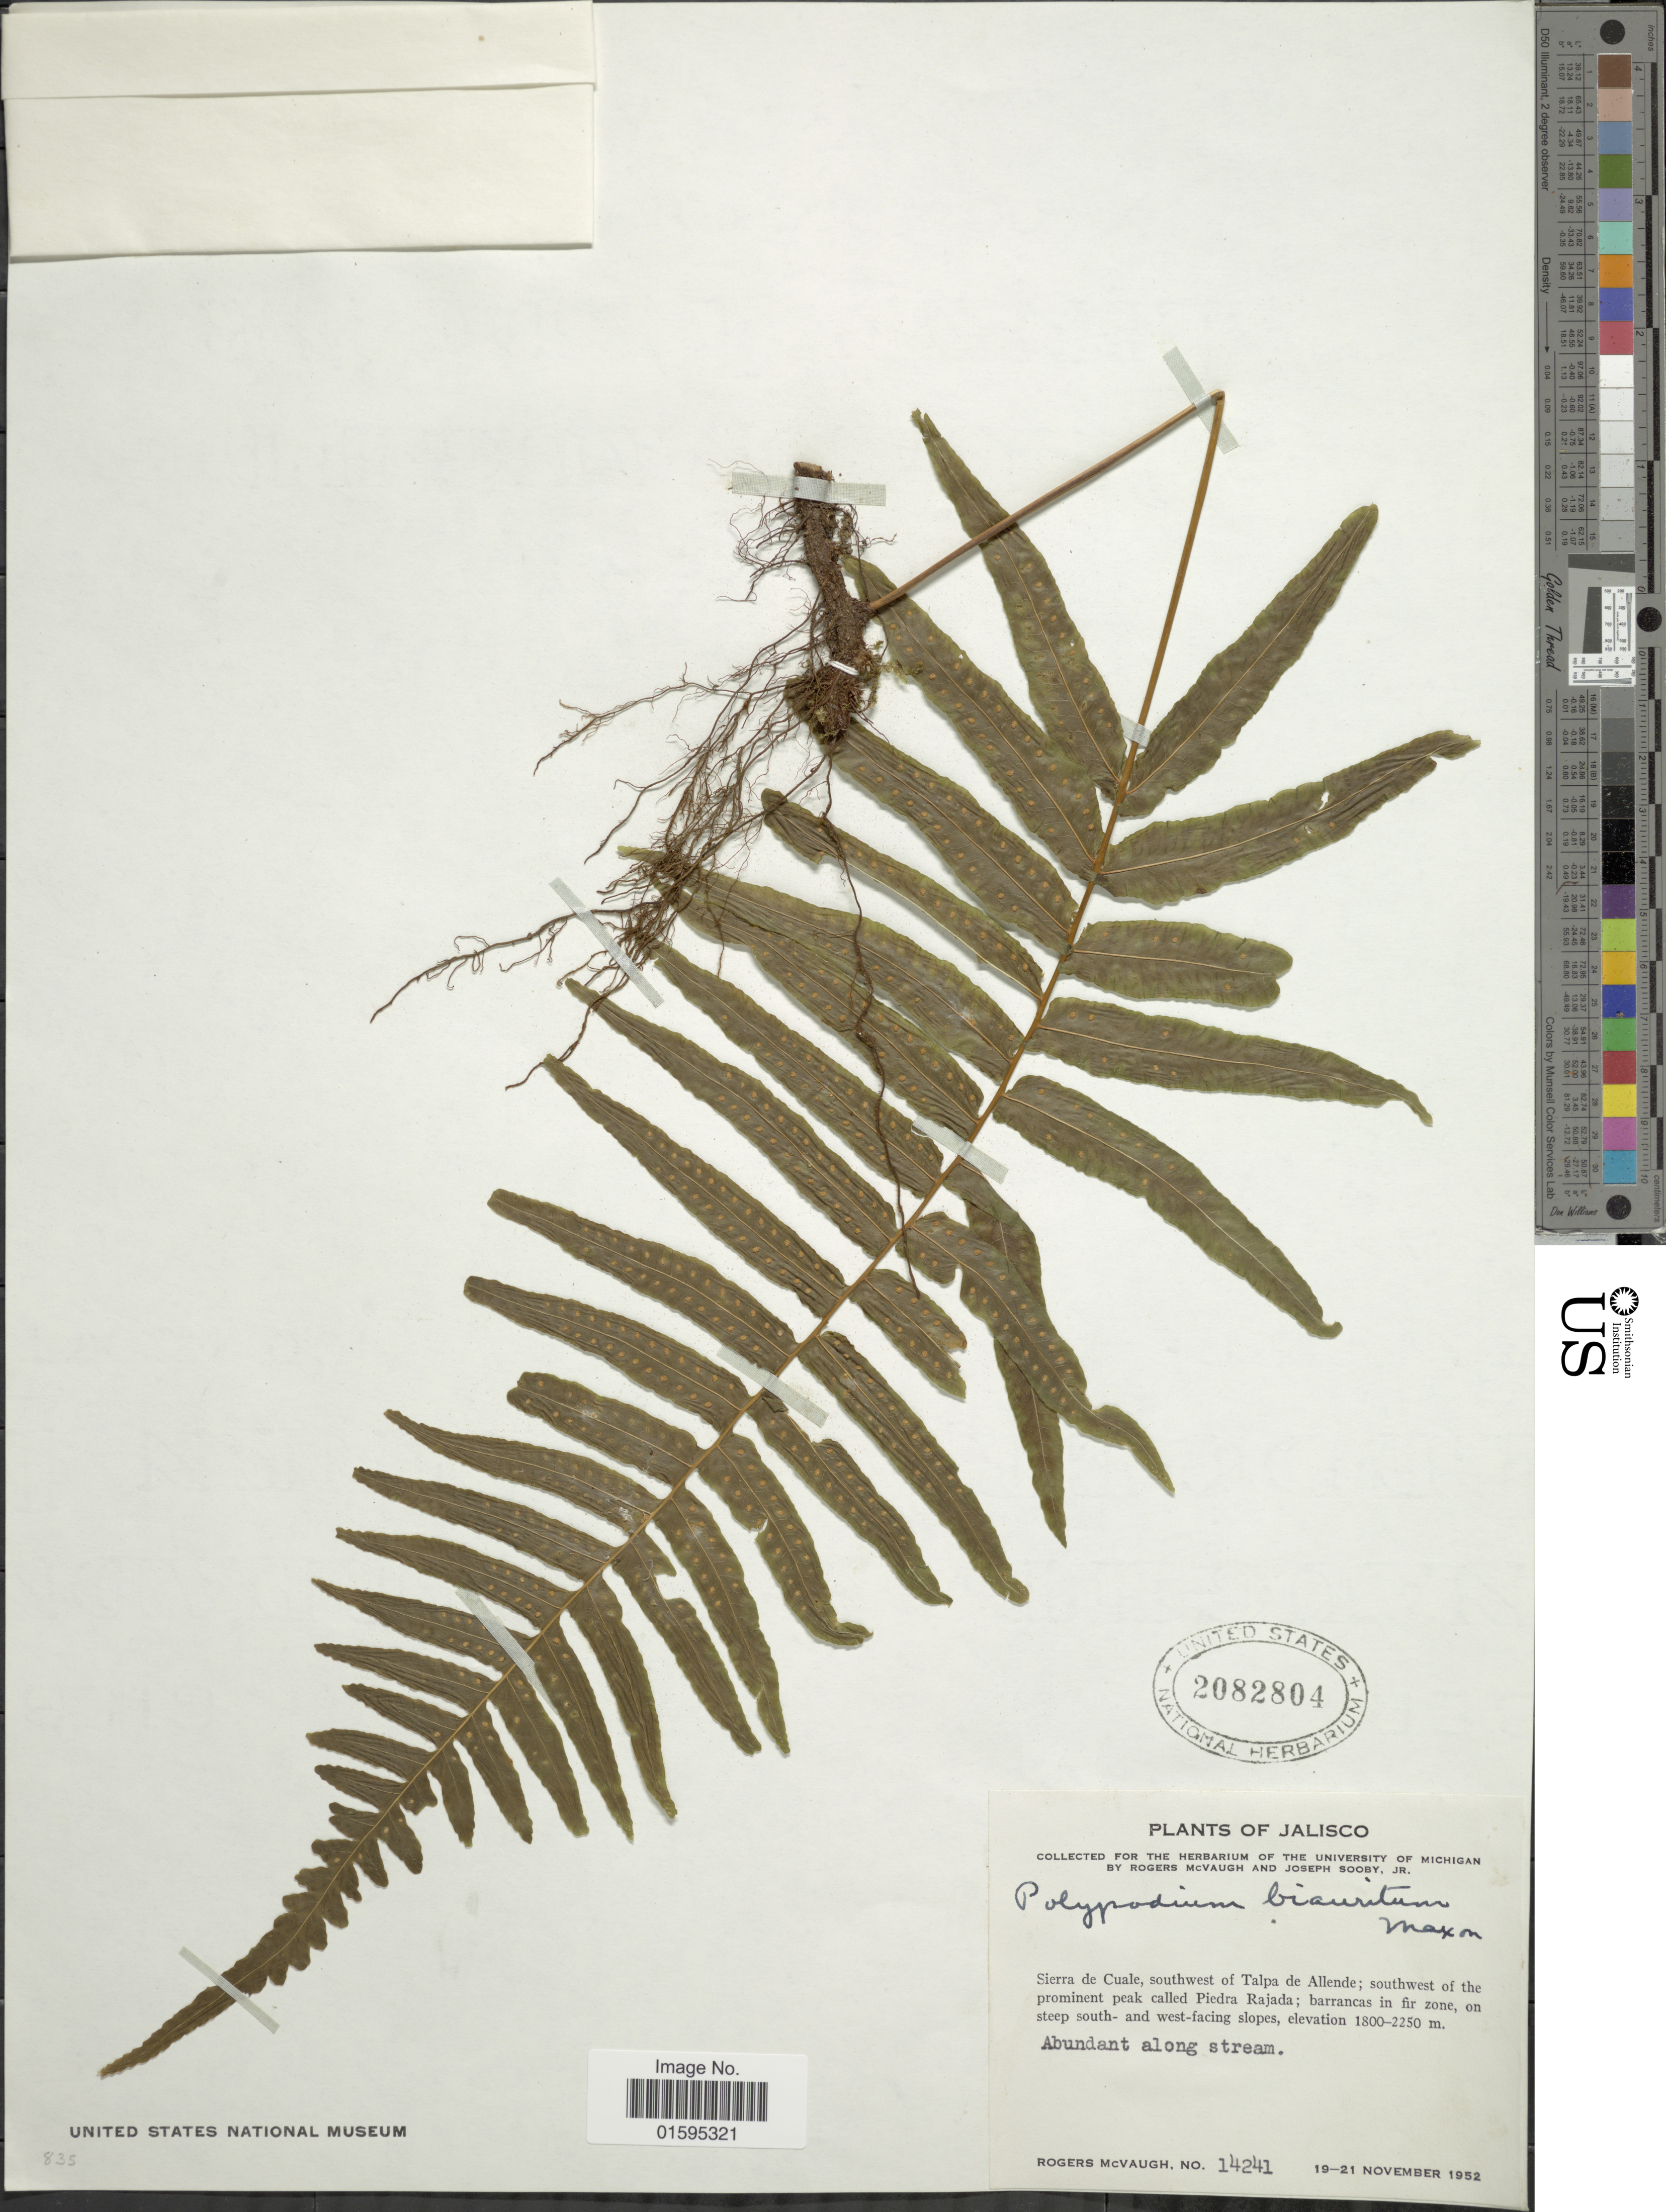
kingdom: Plantae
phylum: Tracheophyta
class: Polypodiopsida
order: Polypodiales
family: Polypodiaceae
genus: Polypodium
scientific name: Polypodium longepinnulatum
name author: E. Fourn.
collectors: R. McVaugh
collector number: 14241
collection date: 1952-11-19/1952-11-21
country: Mexico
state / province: Jalisco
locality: Sierra de Cuale, Southwest of Talpa de Allende; southwest of the prominent peak called Piedra Rajada; barrancas in fir zone, on steep south- and west-facing slopes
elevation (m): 1800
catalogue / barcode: US 2082804